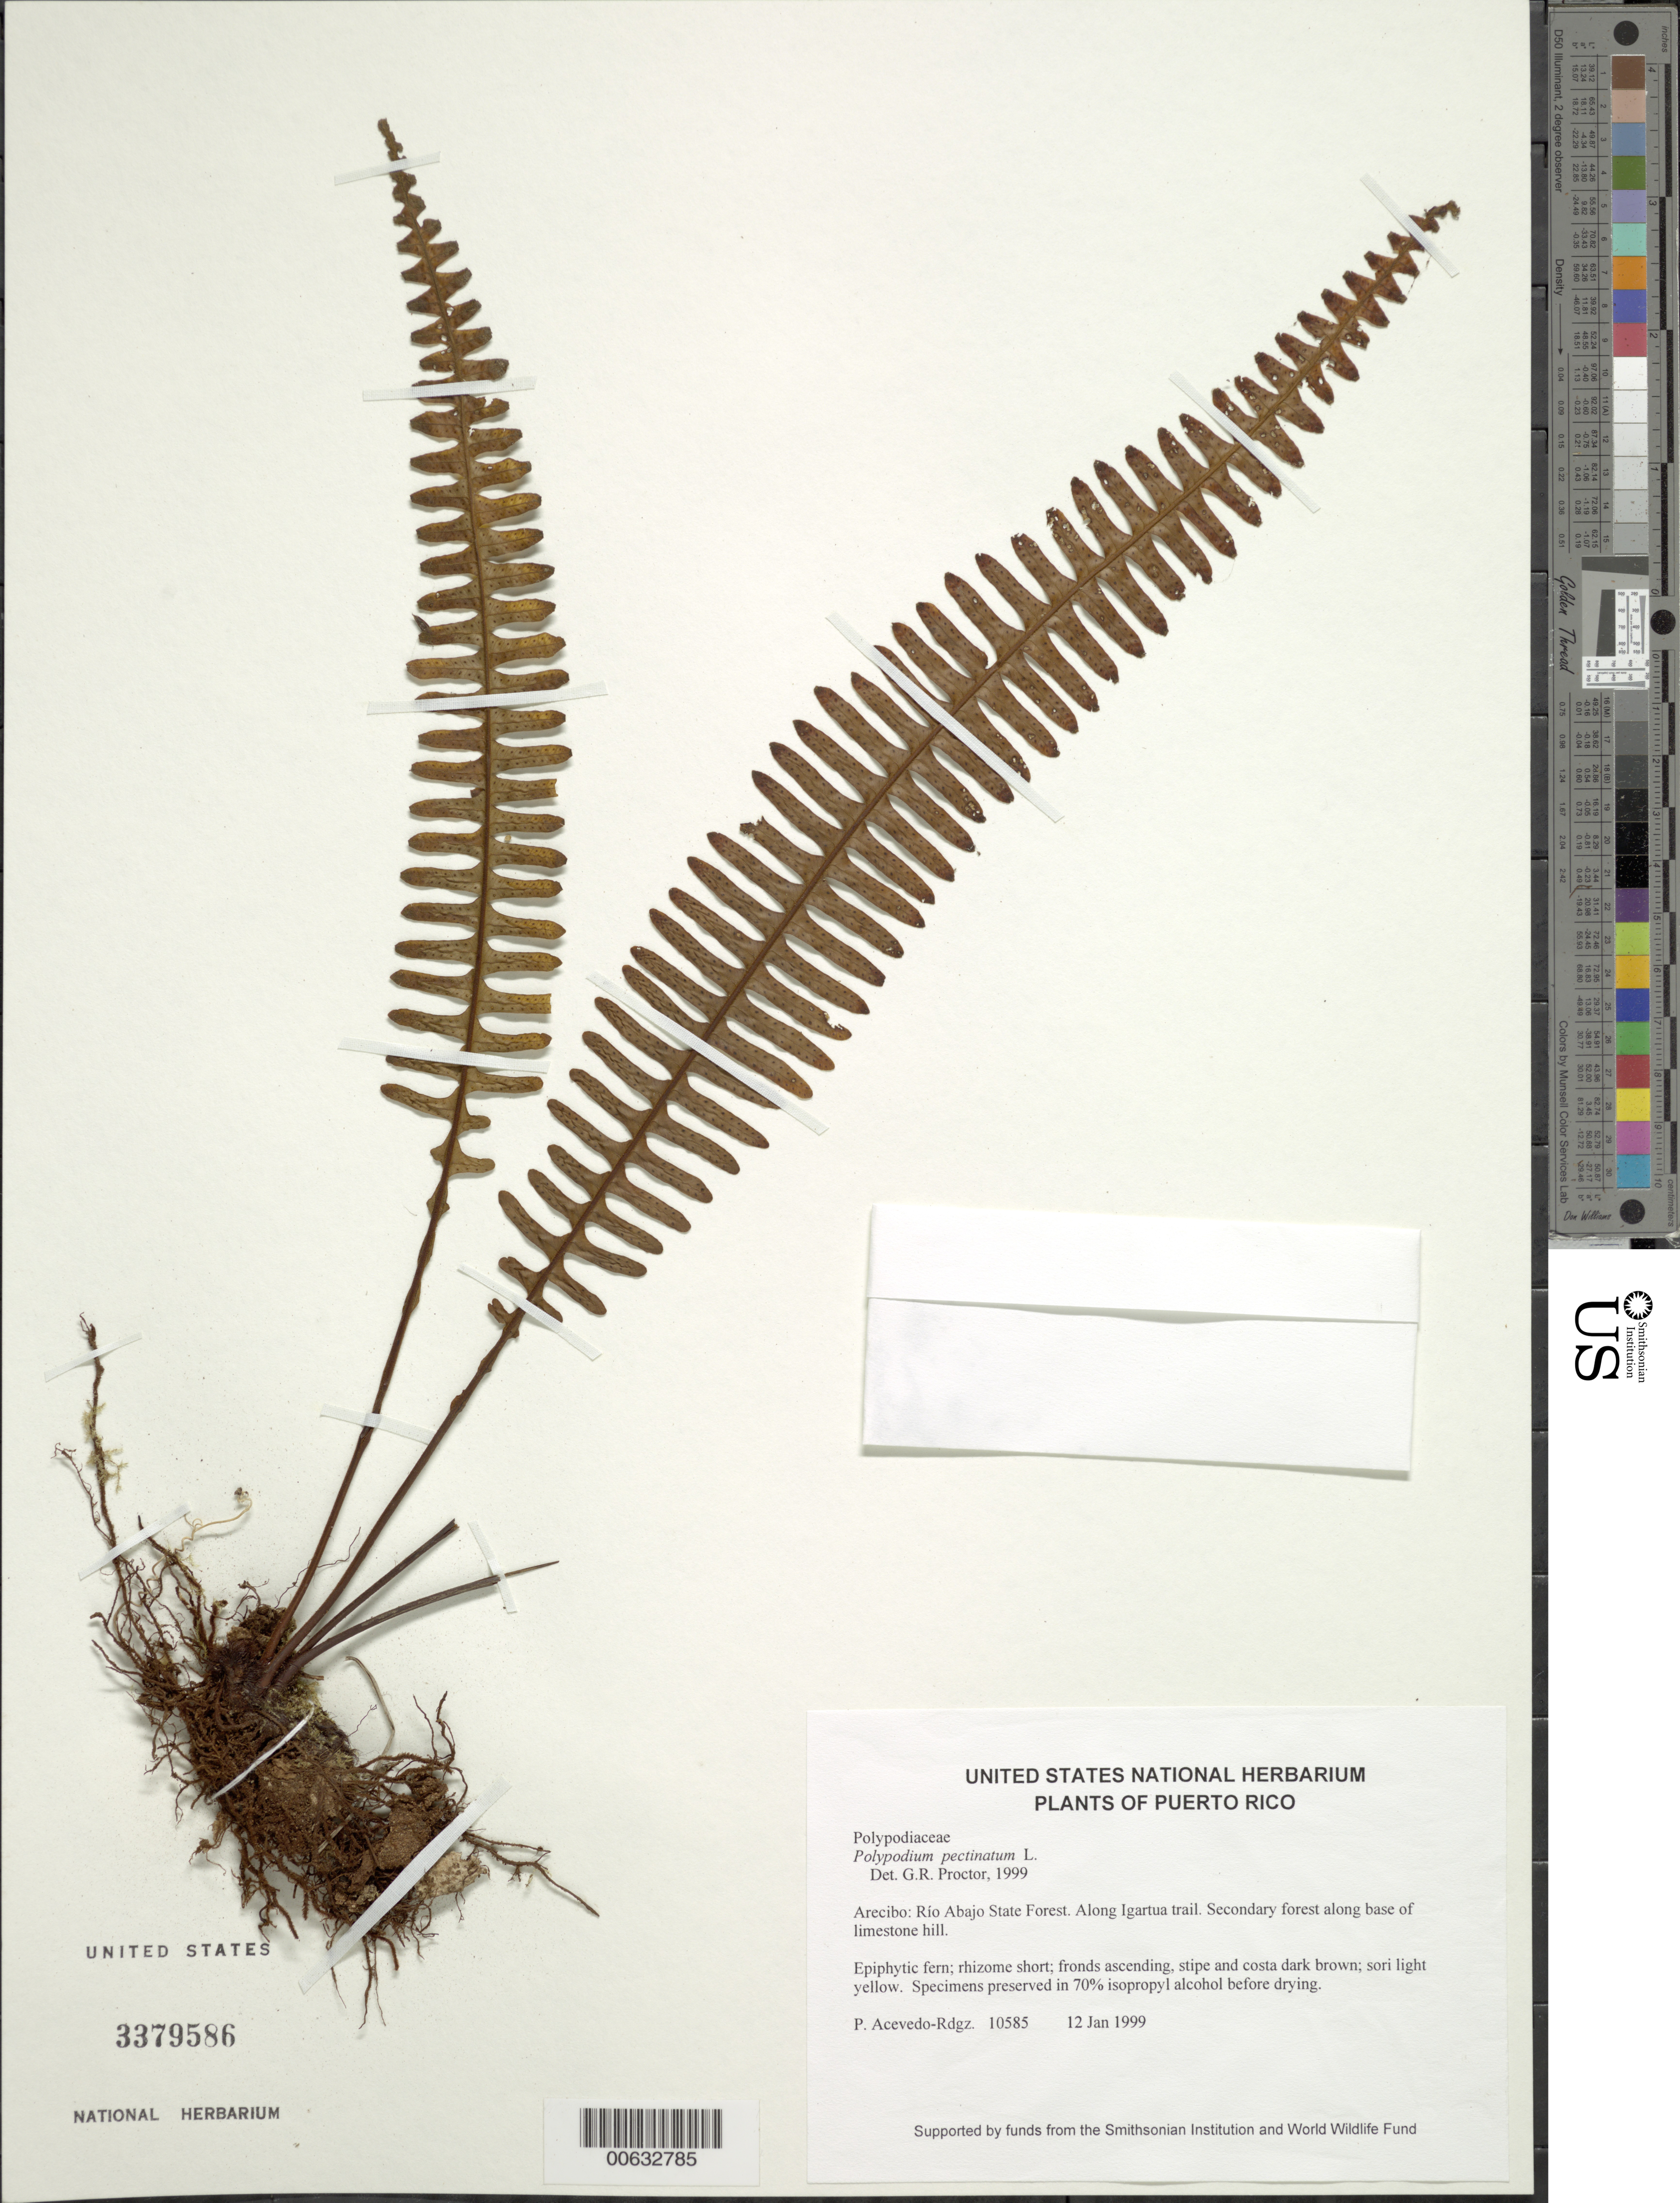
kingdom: Plantae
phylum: Tracheophyta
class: Polypodiopsida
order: Polypodiales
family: Polypodiaceae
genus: Pecluma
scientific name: Pecluma pectinata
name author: (L.) M.G. Price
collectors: P. Acevedo-Rodr.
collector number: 10585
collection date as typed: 12 Jan 1999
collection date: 1999-01-12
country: Puerto Rico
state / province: Arecibo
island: Puerto Rico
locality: Arecibo; Río Abajo State Forest. Along Igartua trail.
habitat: Secondary forest along base of limestone hill.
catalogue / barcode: US 3379586